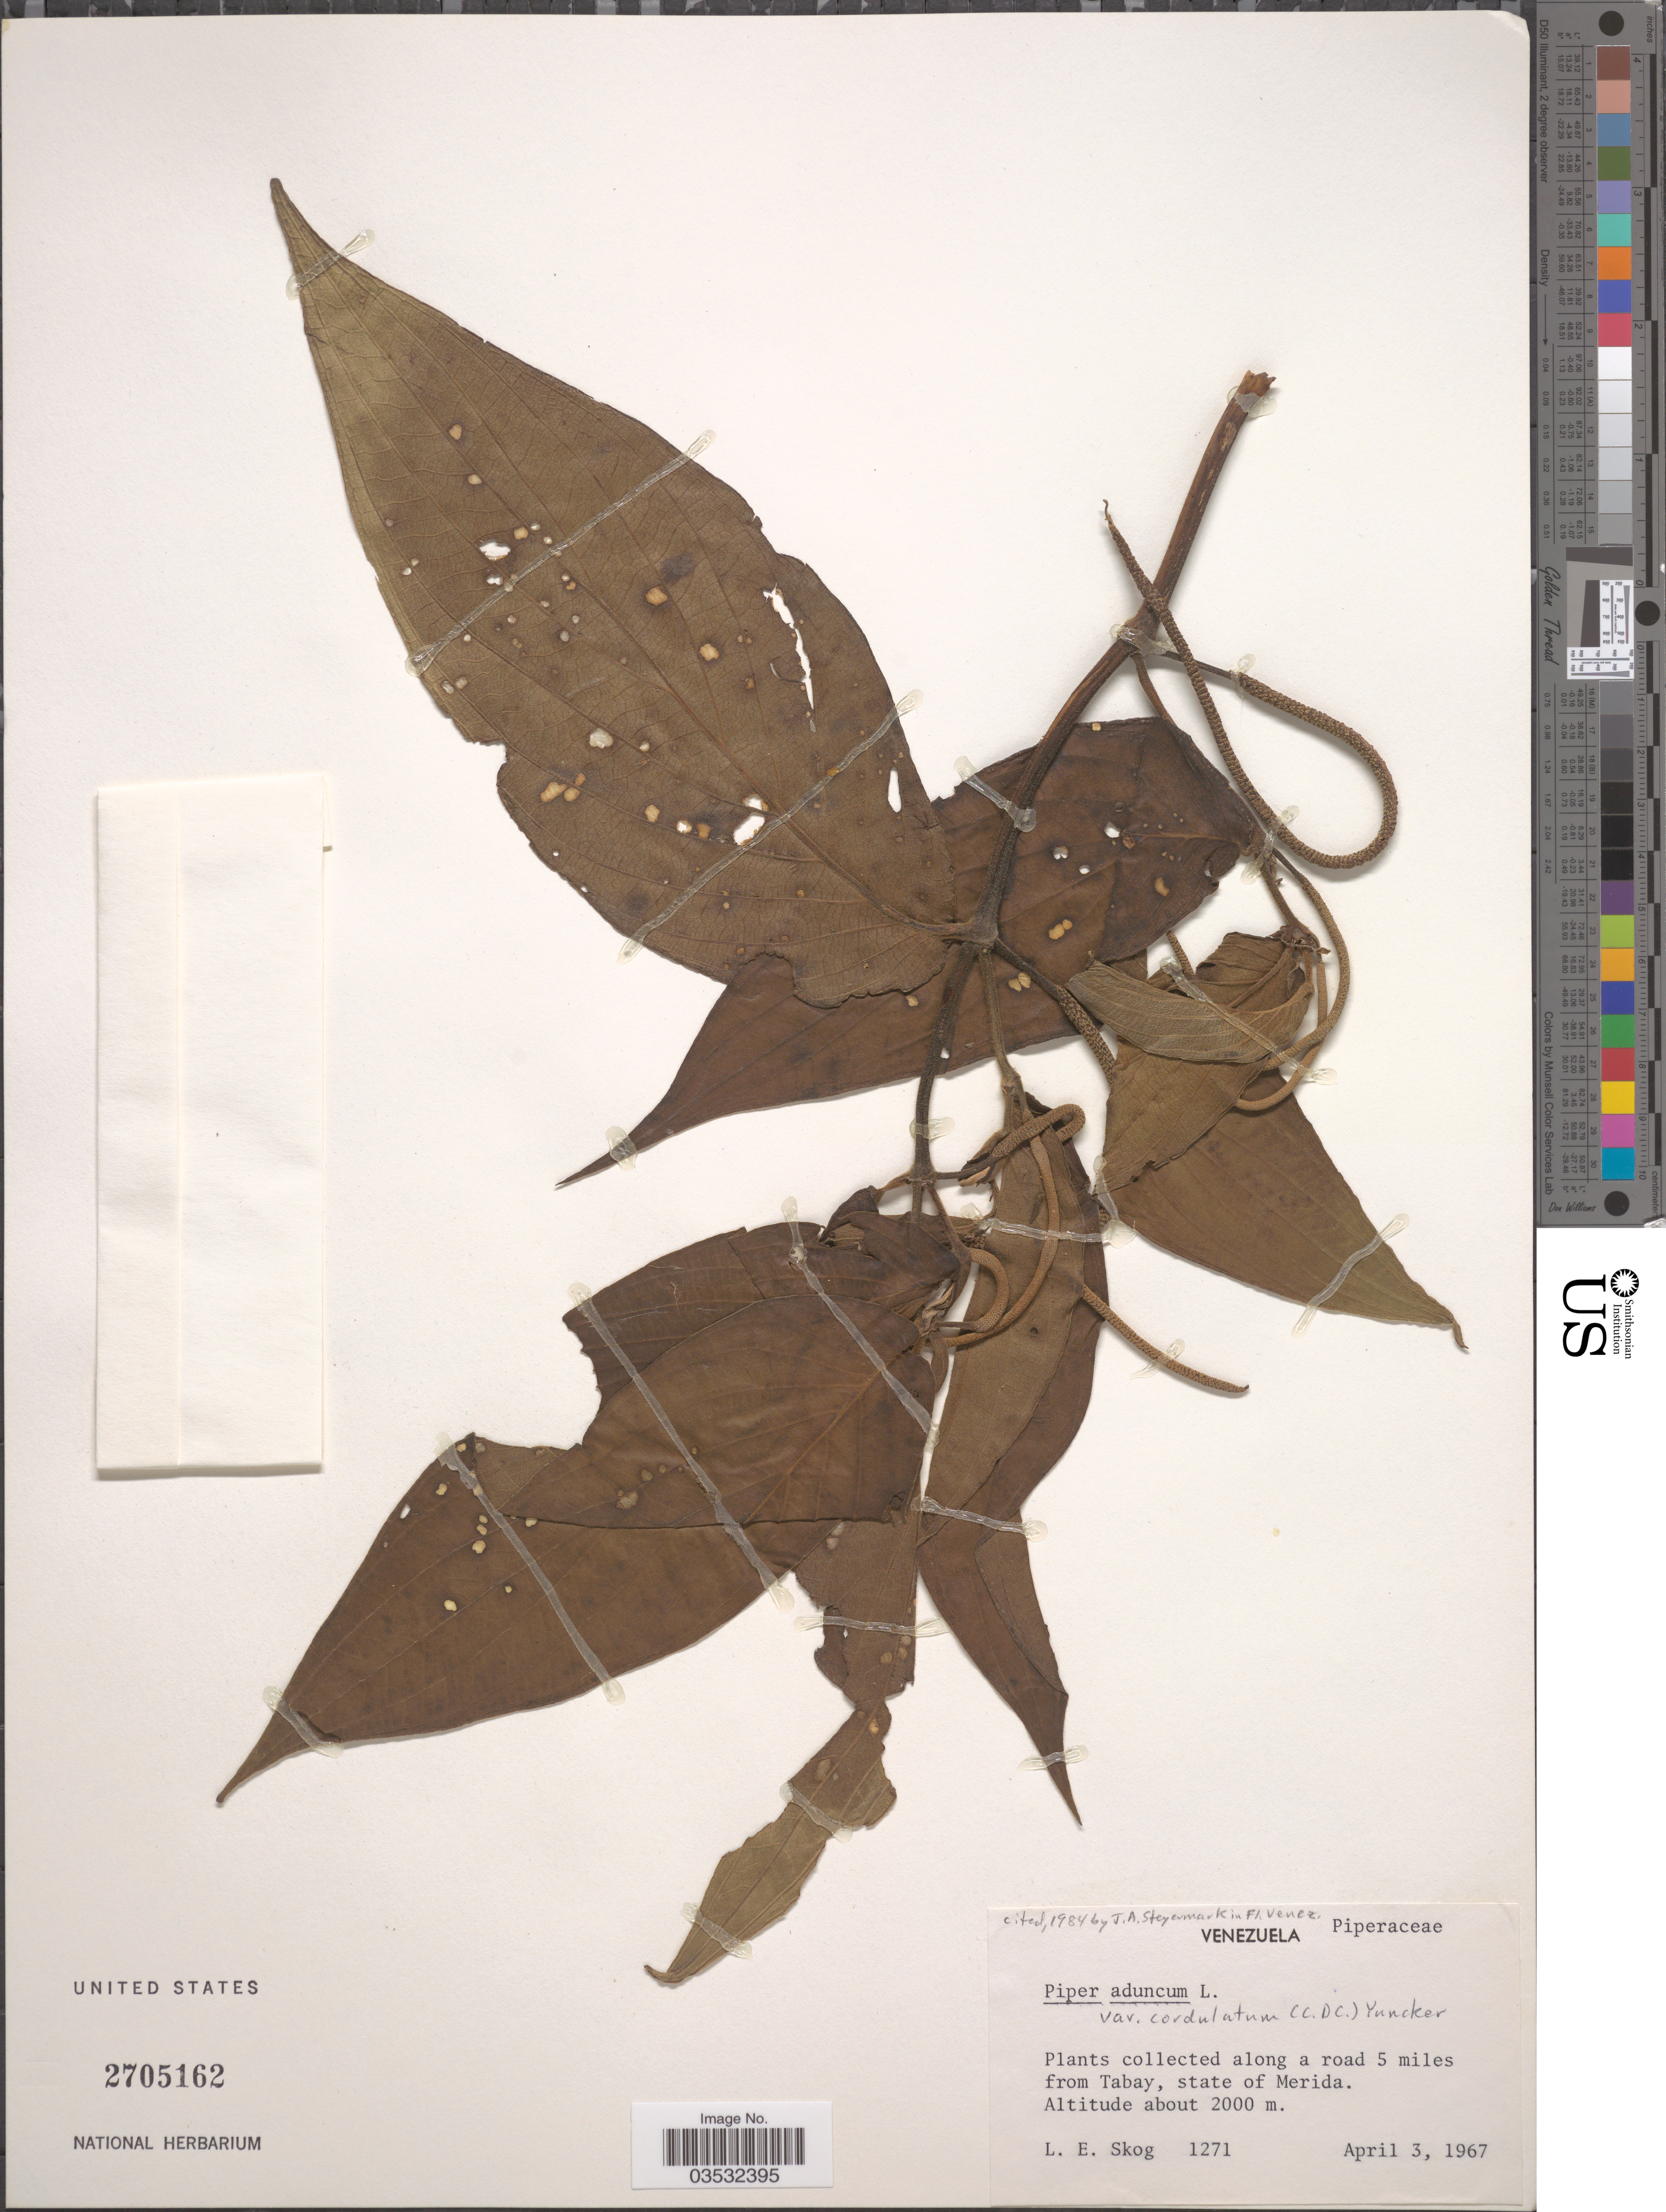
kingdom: Plantae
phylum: Tracheophyta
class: Magnoliopsida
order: Piperales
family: Piperaceae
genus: Piper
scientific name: Piper aduncum var. cordulatum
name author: L.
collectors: L. E. Skog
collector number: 1271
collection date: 1967-04-03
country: Venezuela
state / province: Merida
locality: Along a road 5 miles from Tabay.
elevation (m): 2000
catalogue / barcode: US 2705162